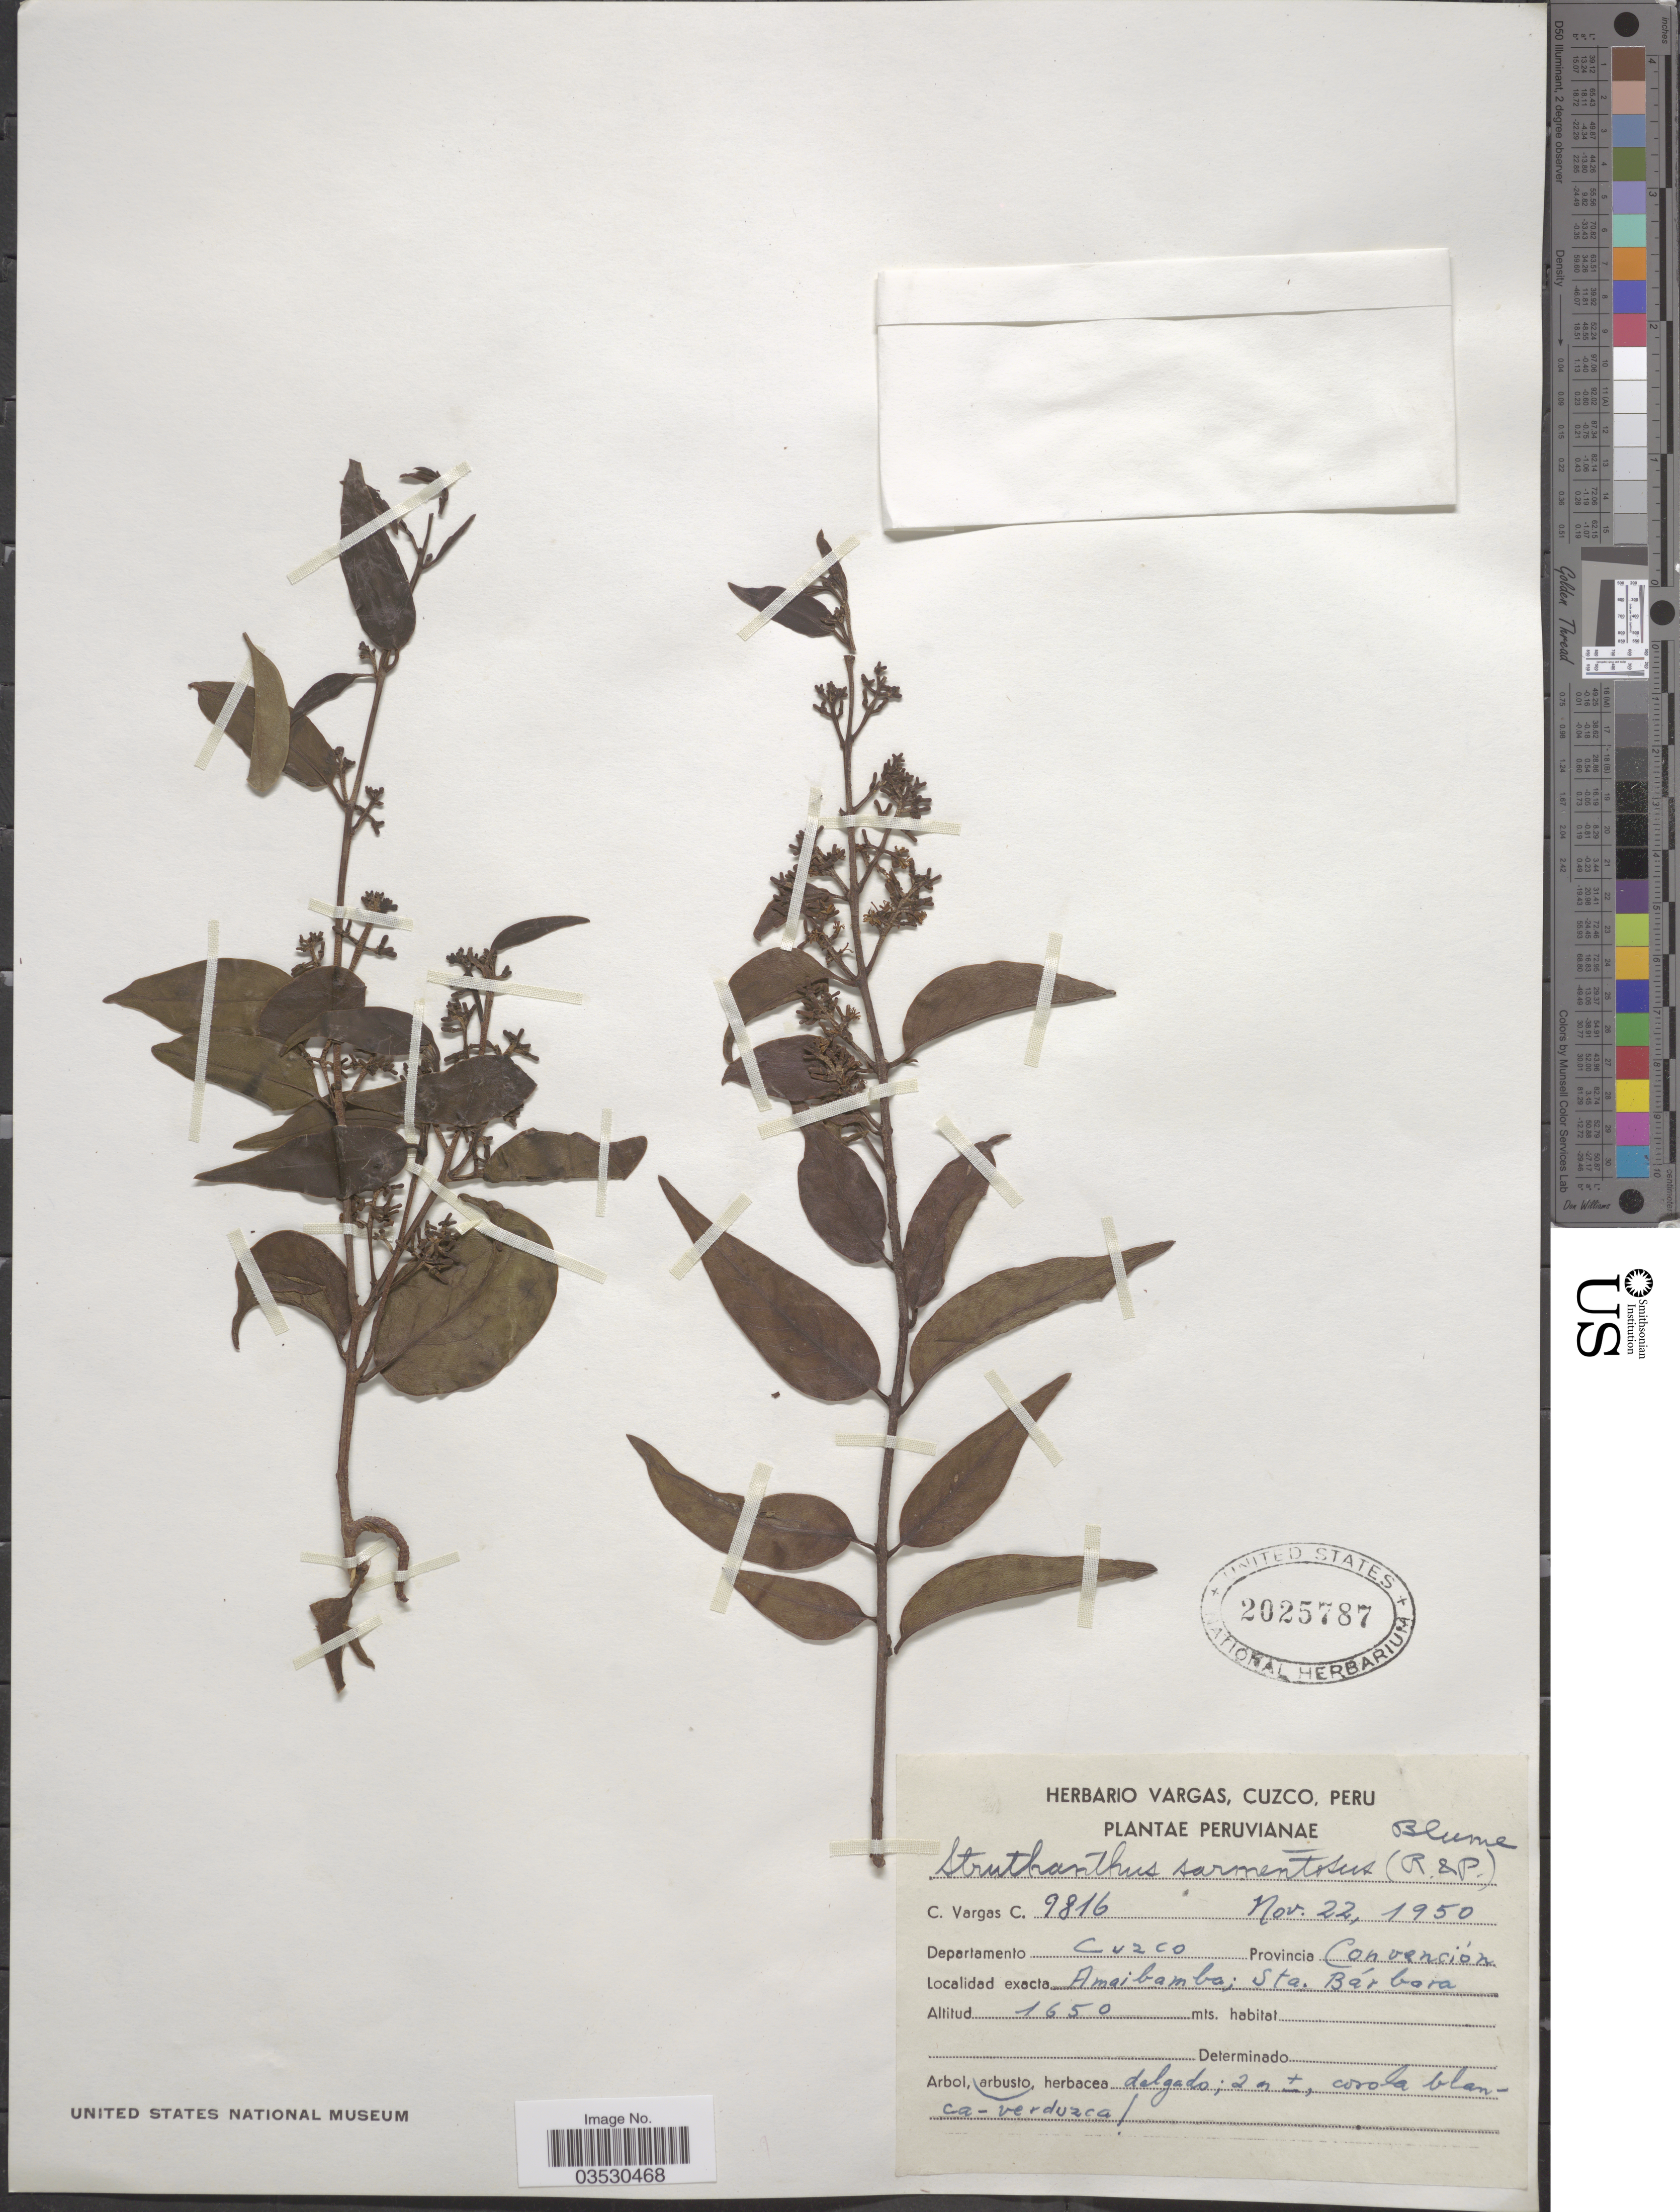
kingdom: Plantae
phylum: Tracheophyta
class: Magnoliopsida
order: Santalales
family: Loranthaceae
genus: Struthanthus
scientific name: Struthanthus sarmentosus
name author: (Ruiz & Pav.) Blume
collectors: C. Vargas Calderón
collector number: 9816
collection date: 1950-11-22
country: Peru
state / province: Cusco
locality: Departamento Cuzco. Provincia Convención. Amaibamba; Sta. Bárbara.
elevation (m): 1650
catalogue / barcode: US 2025787